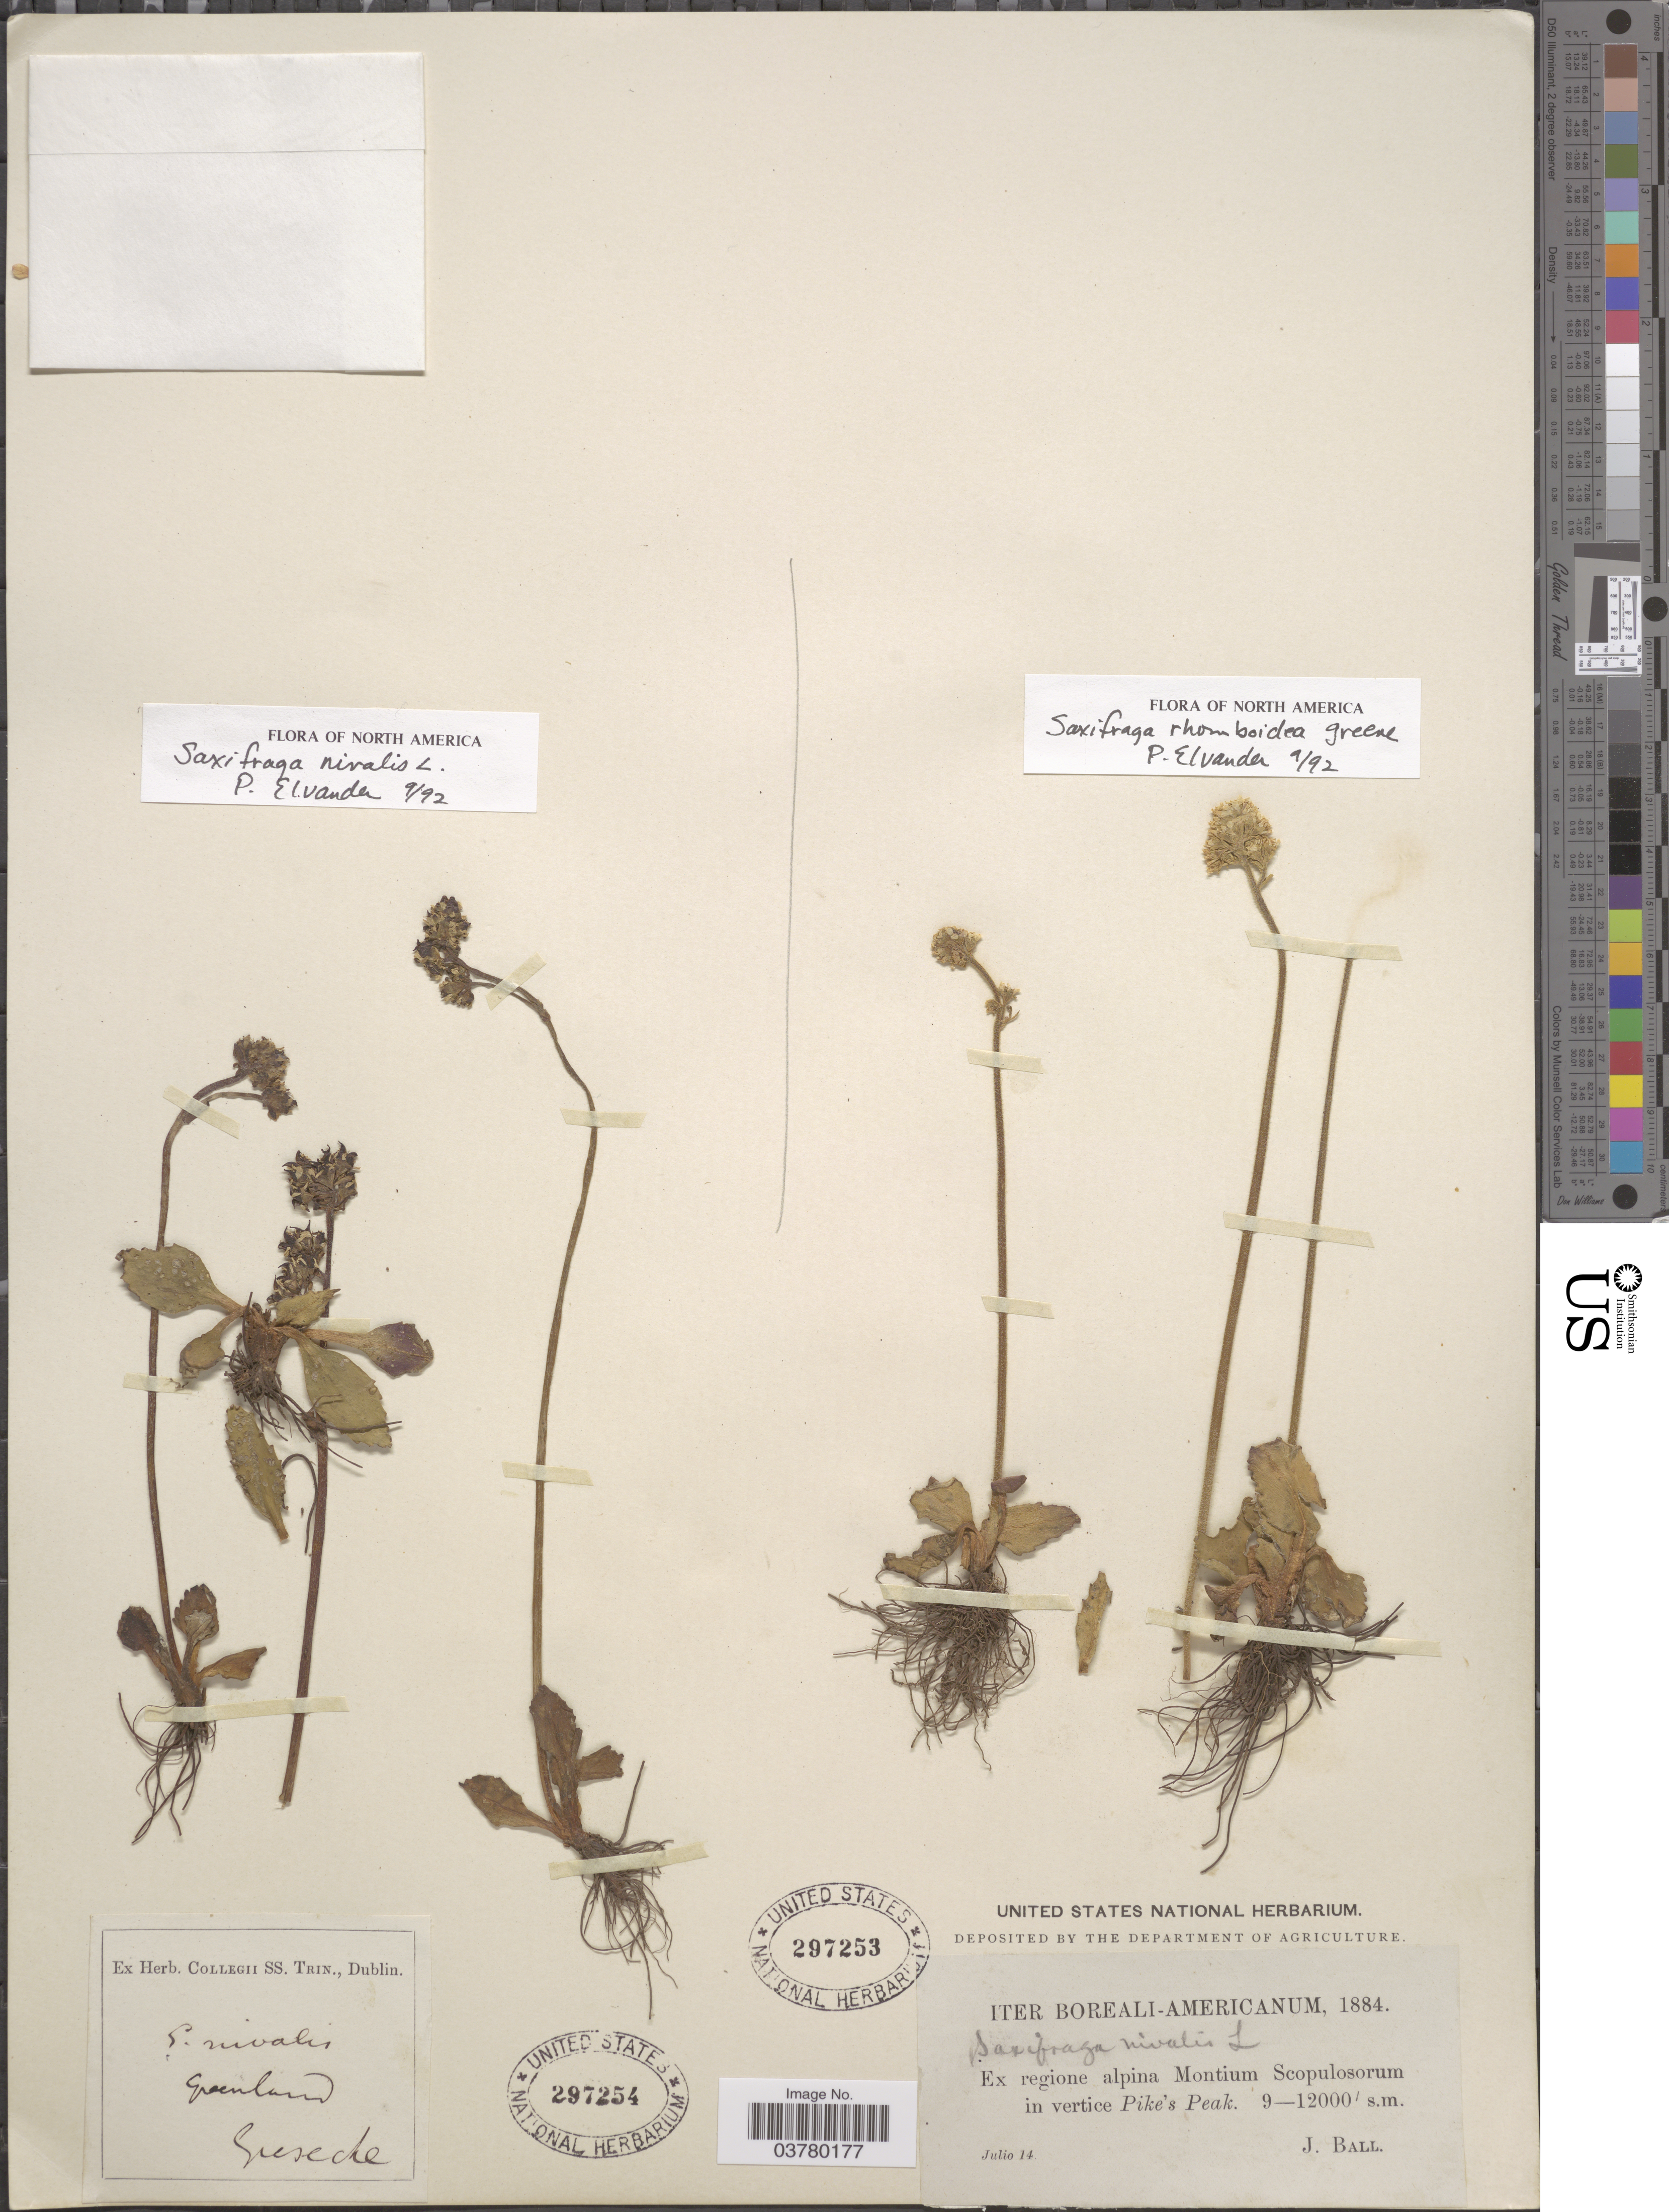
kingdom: Plantae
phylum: Tracheophyta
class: Magnoliopsida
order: Saxifragales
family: Saxifragaceae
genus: Micranthes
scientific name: Micranthes nivalis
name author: (L.) Small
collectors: Giesecke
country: Greenland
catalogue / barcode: US 297254-2